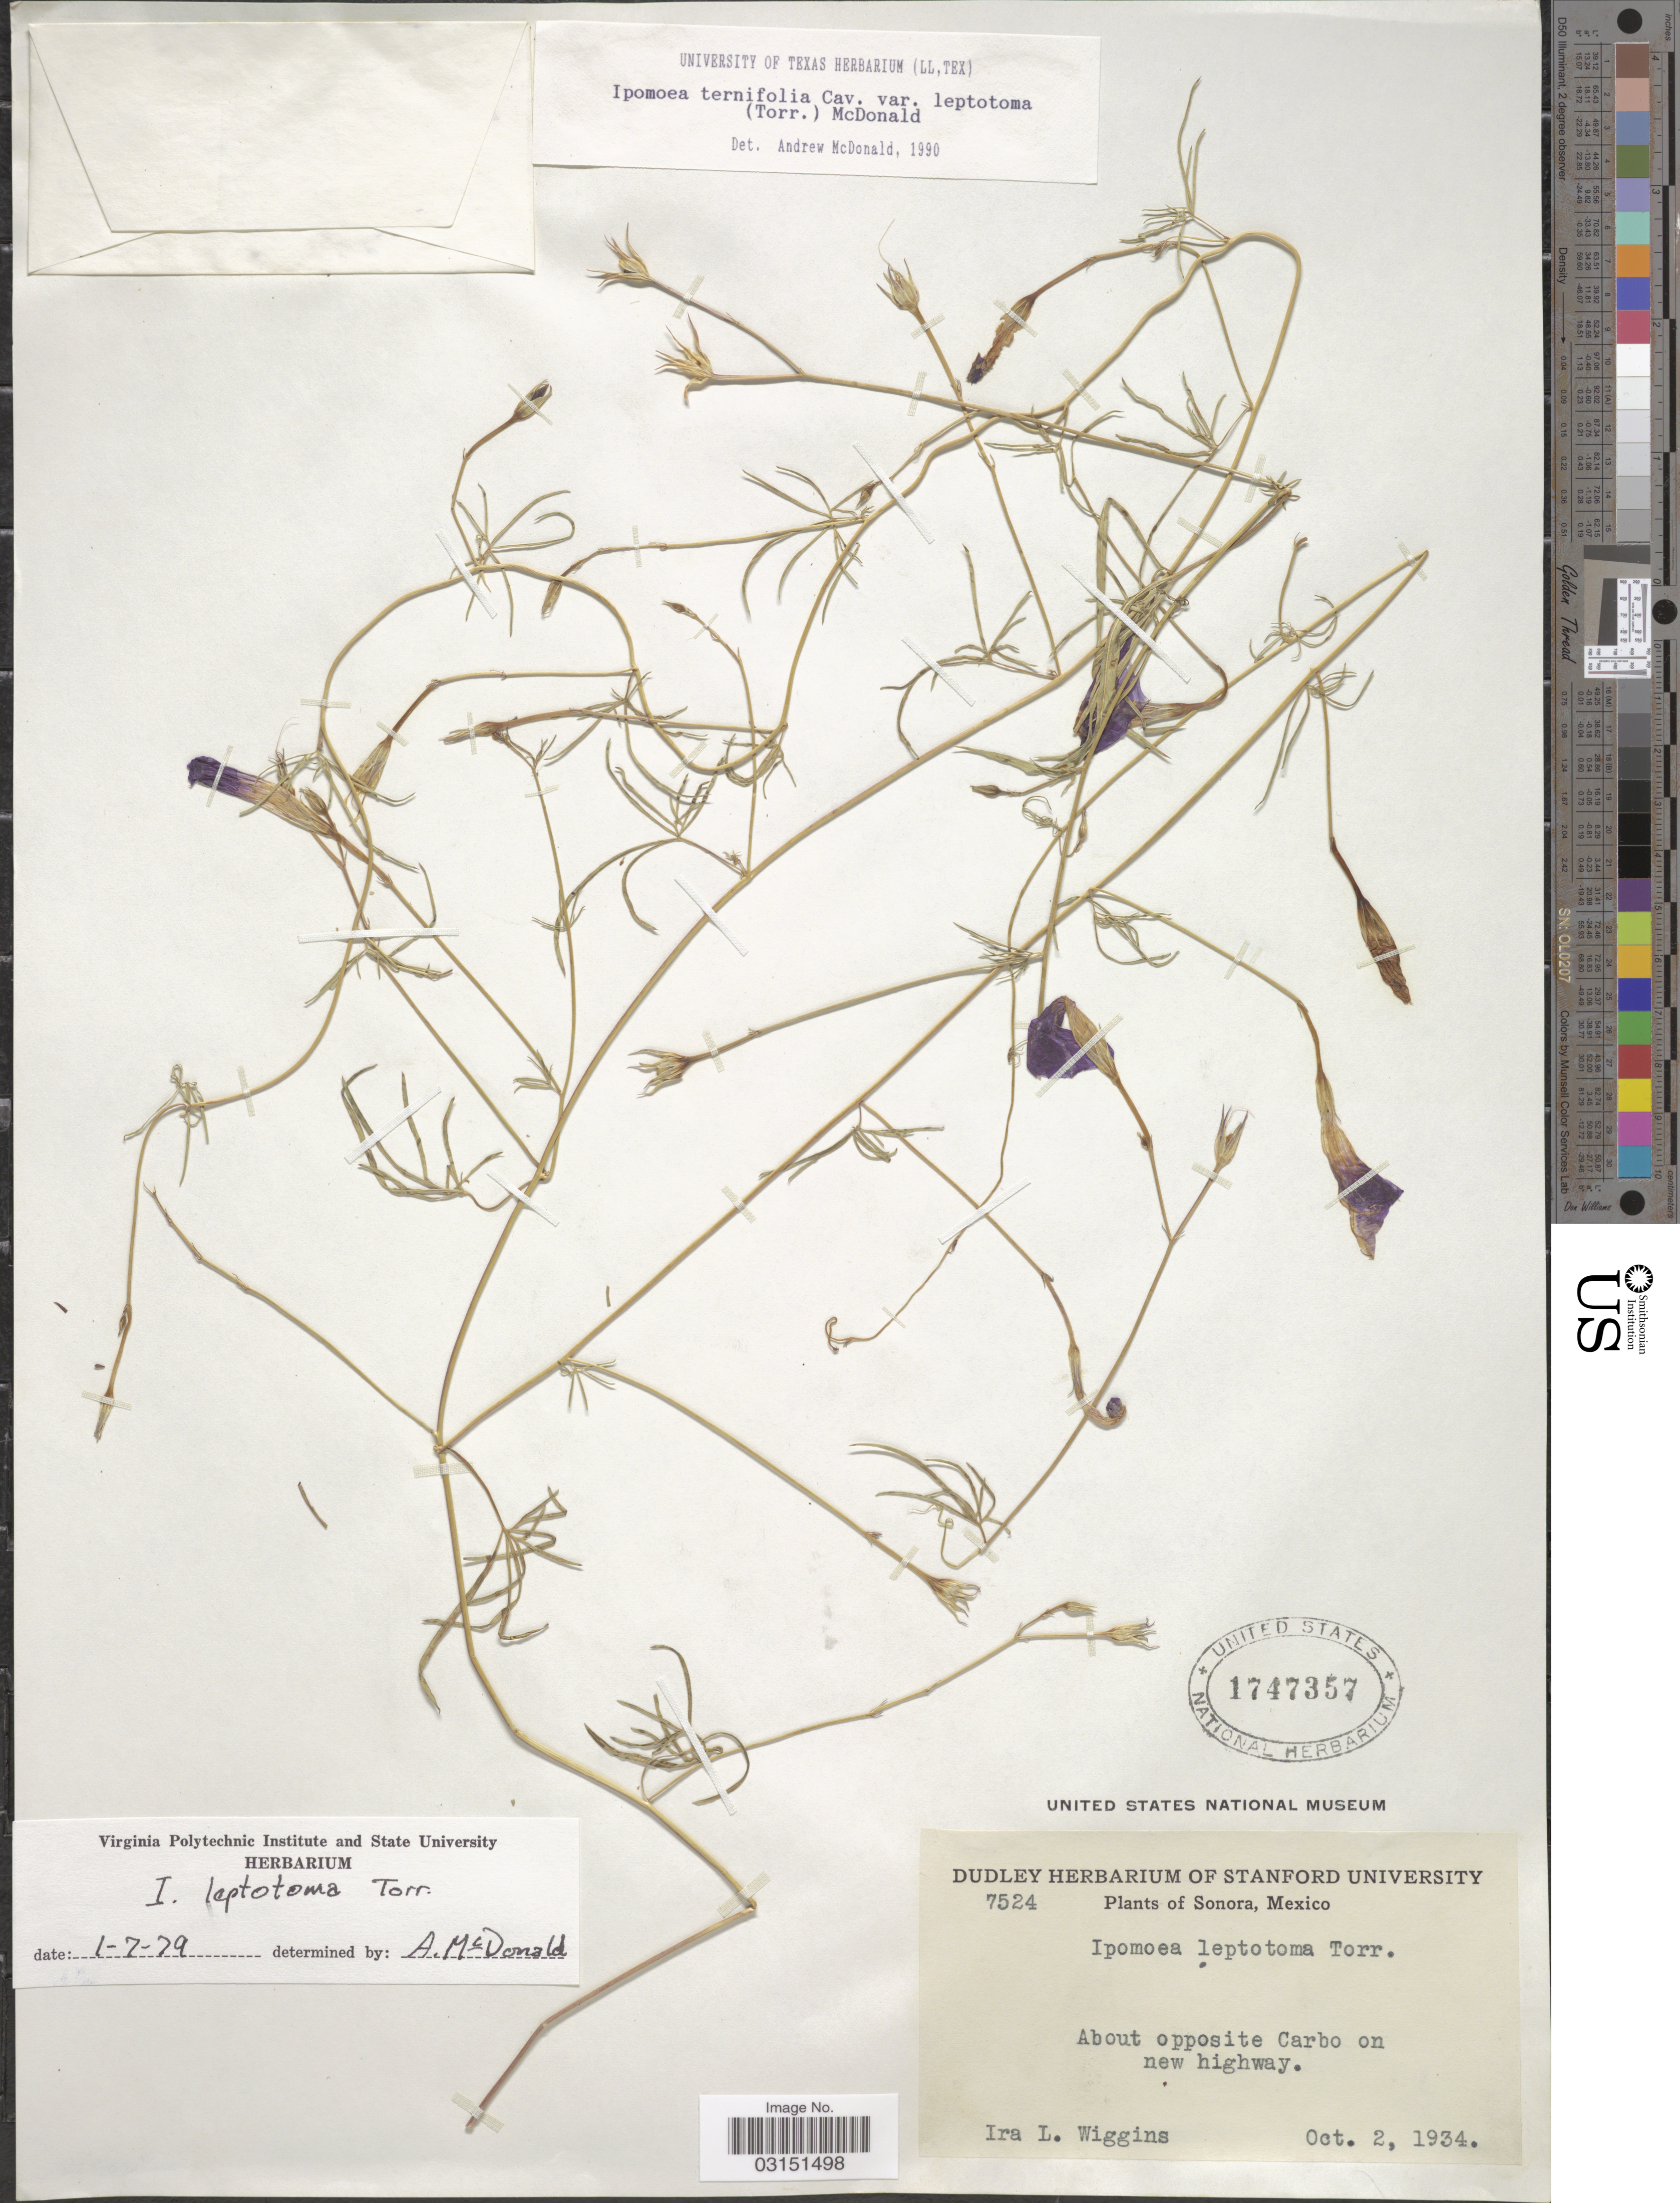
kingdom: Plantae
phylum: Tracheophyta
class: Magnoliopsida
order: Solanales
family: Convolvulaceae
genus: Ipomoea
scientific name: Ipomoea ternifolia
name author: Cav.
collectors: I. L. Wiggins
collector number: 7524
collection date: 1934-10-02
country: Mexico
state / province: Sonora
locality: About opposite Carbo on new highway.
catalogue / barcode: US 1747357